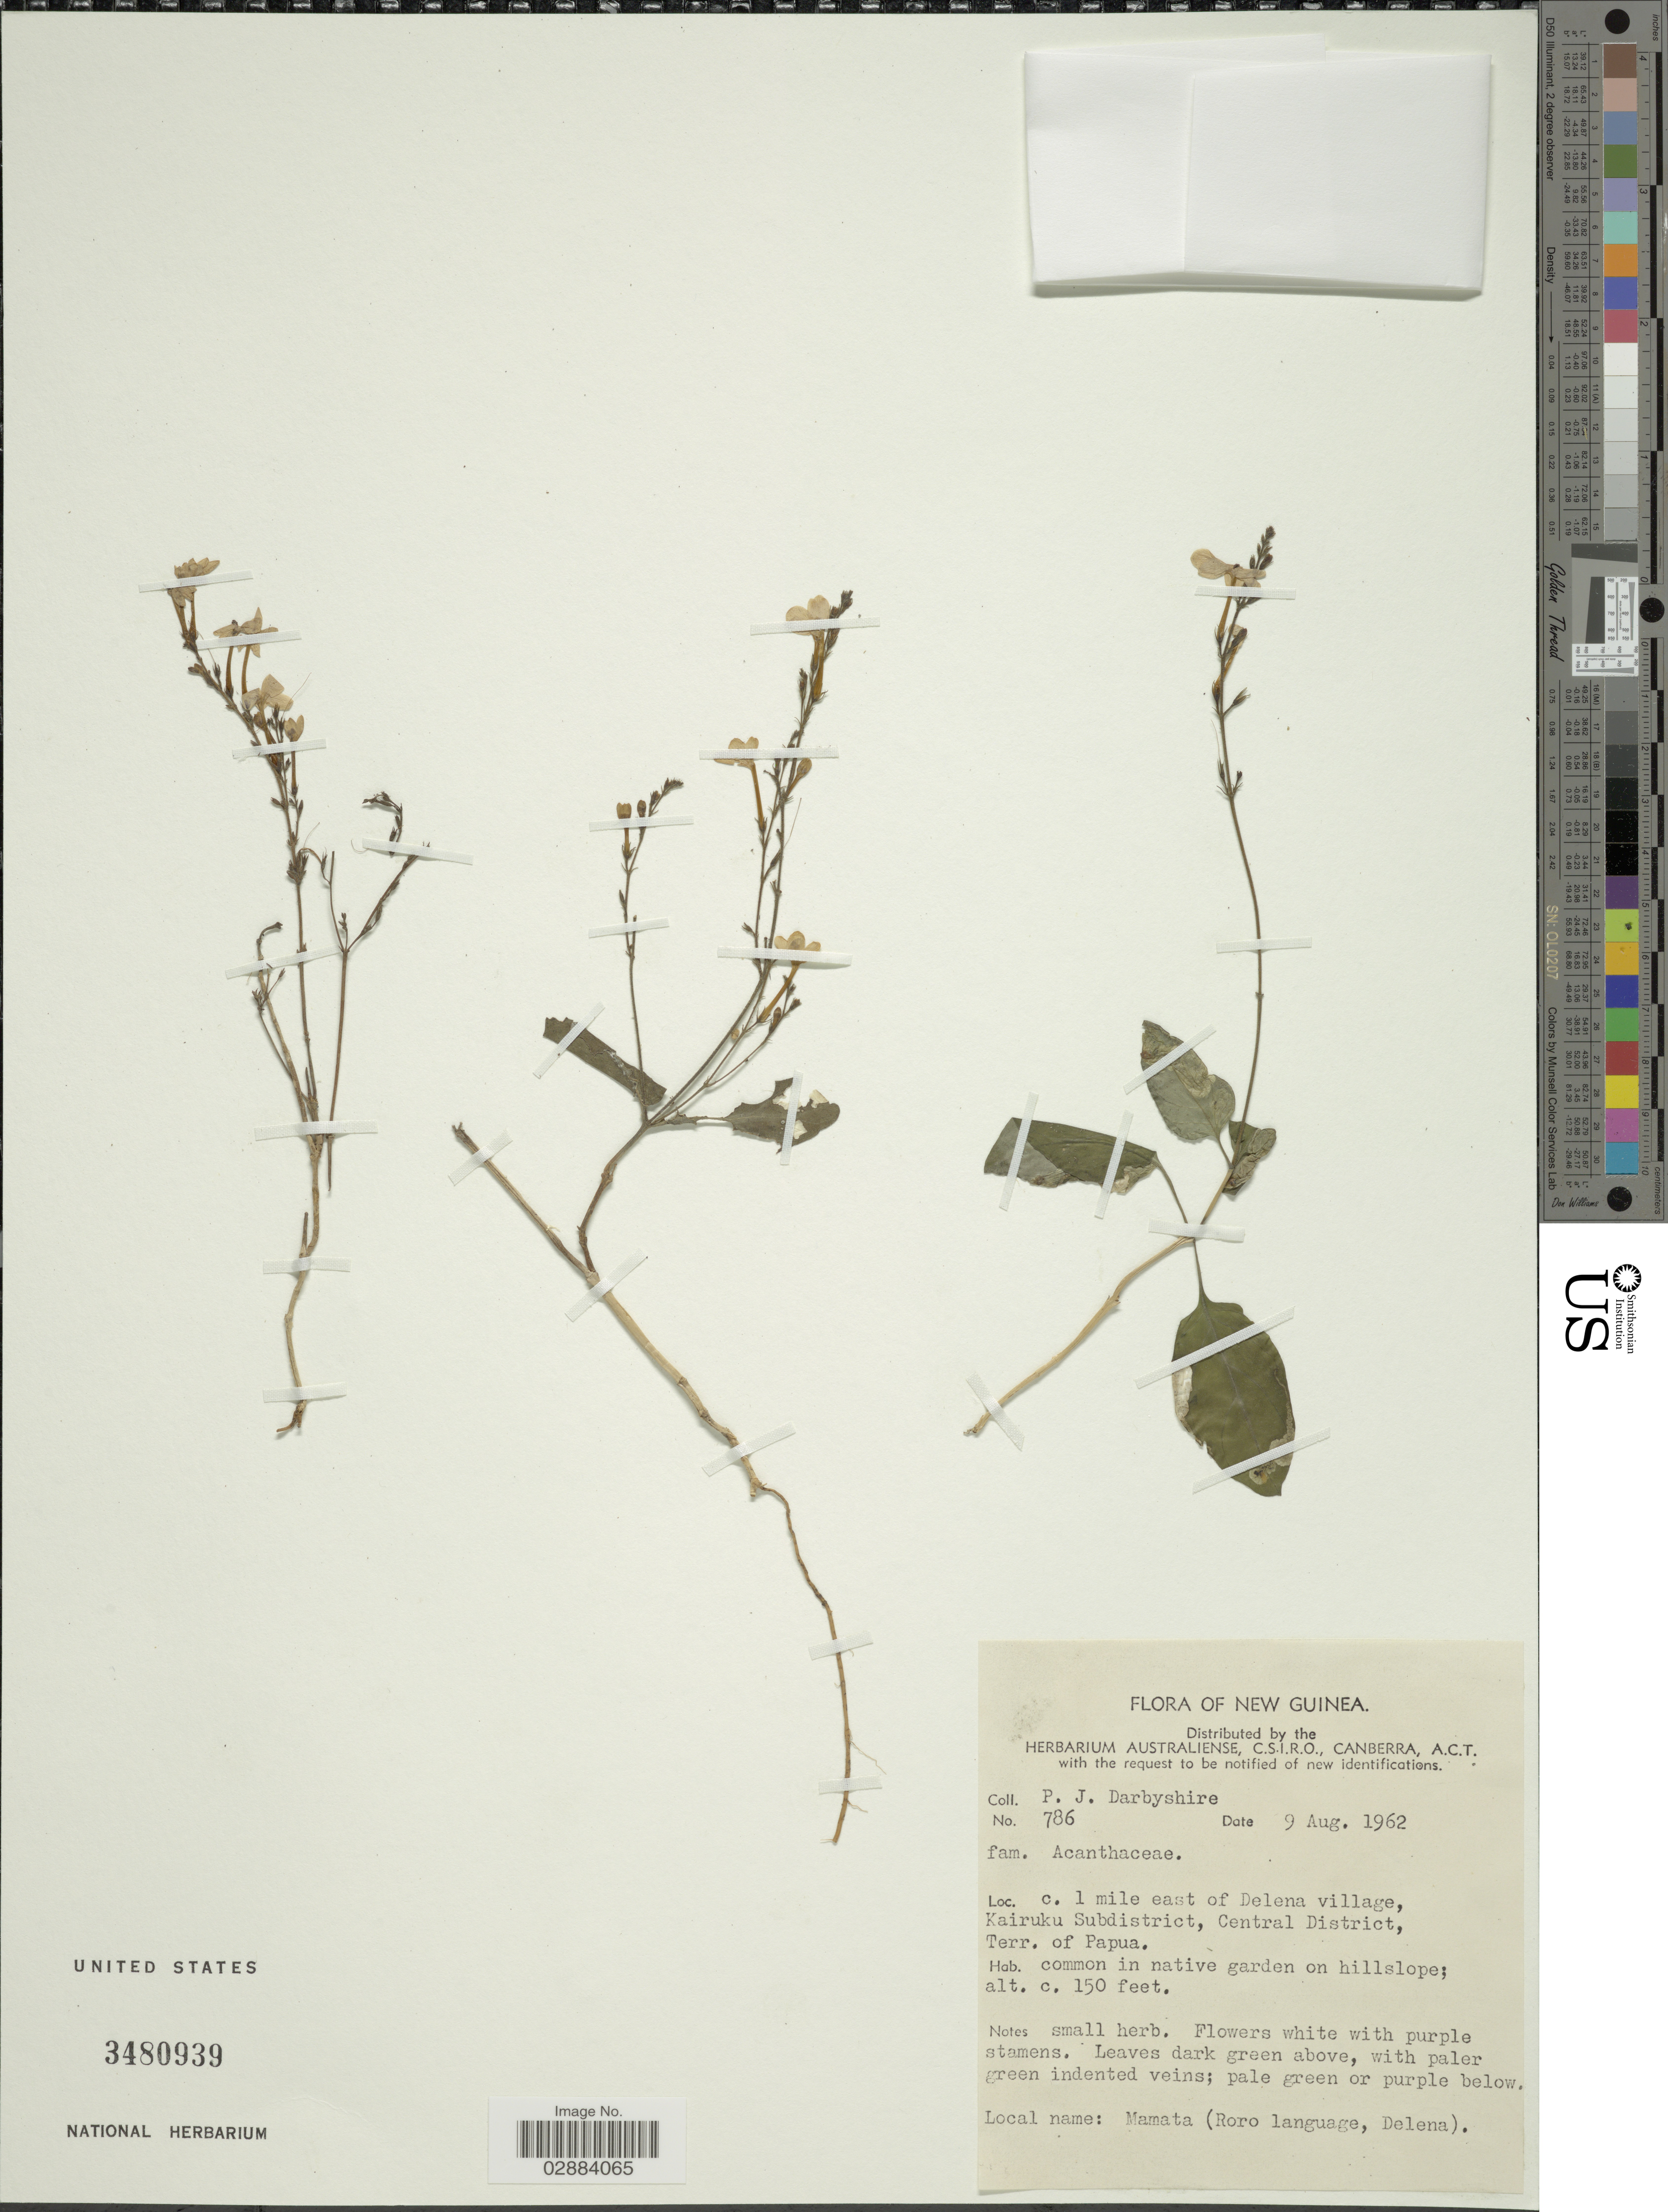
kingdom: Plantae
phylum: Tracheophyta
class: Magnoliopsida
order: Lamiales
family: Acanthaceae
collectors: P. Darbyshire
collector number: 786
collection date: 1962-08-09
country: Papua New Guinea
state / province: Central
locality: New Guinea. C. 1 mile east of Delena village, Kairuku Subdistrict, Central District, Terr. of Papua.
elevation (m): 46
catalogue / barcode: US 3480939